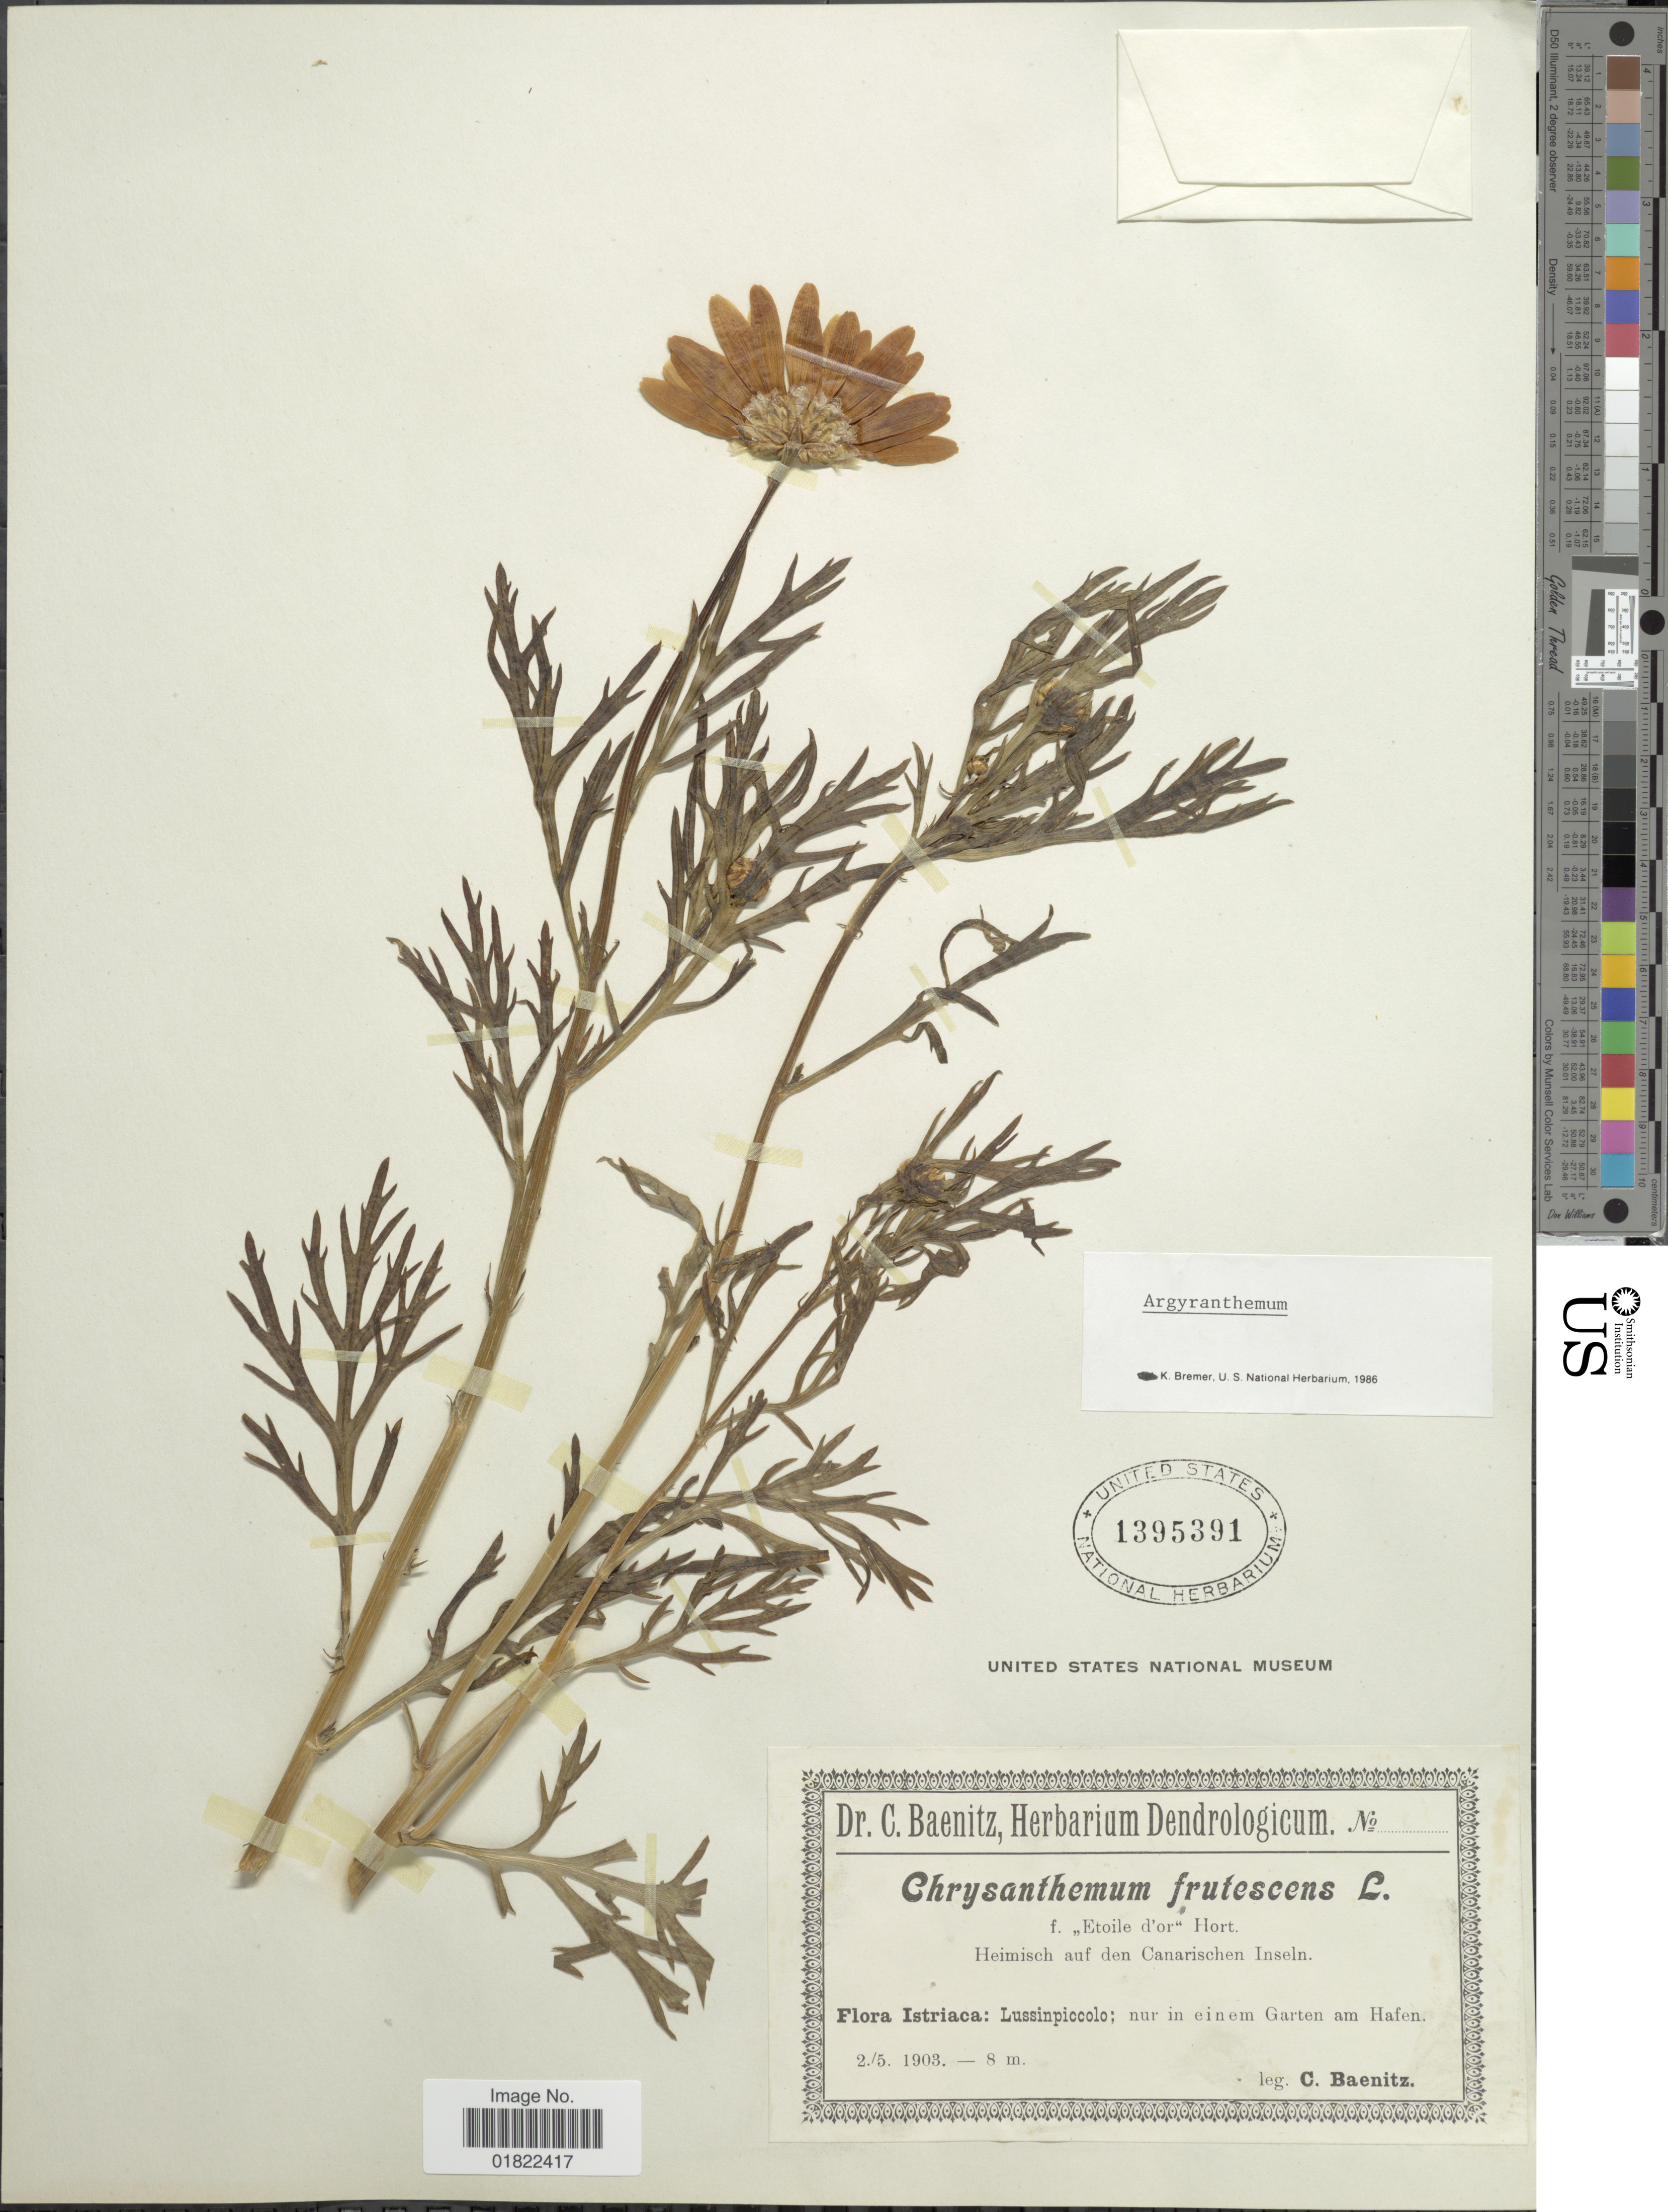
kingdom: Plantae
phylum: Tracheophyta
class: Magnoliopsida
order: Asterales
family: Asteraceae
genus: Argyranthemum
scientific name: Argyranthemum frutescens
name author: L.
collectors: C. G. Baenitz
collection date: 1903-05-02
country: Croatia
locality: Istriaca: Lussinpiccolo; nur in einem Garten am Hafen [Lussinpiccolo = Mali Lošinj, now in Croatia]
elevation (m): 8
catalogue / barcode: US 1395391